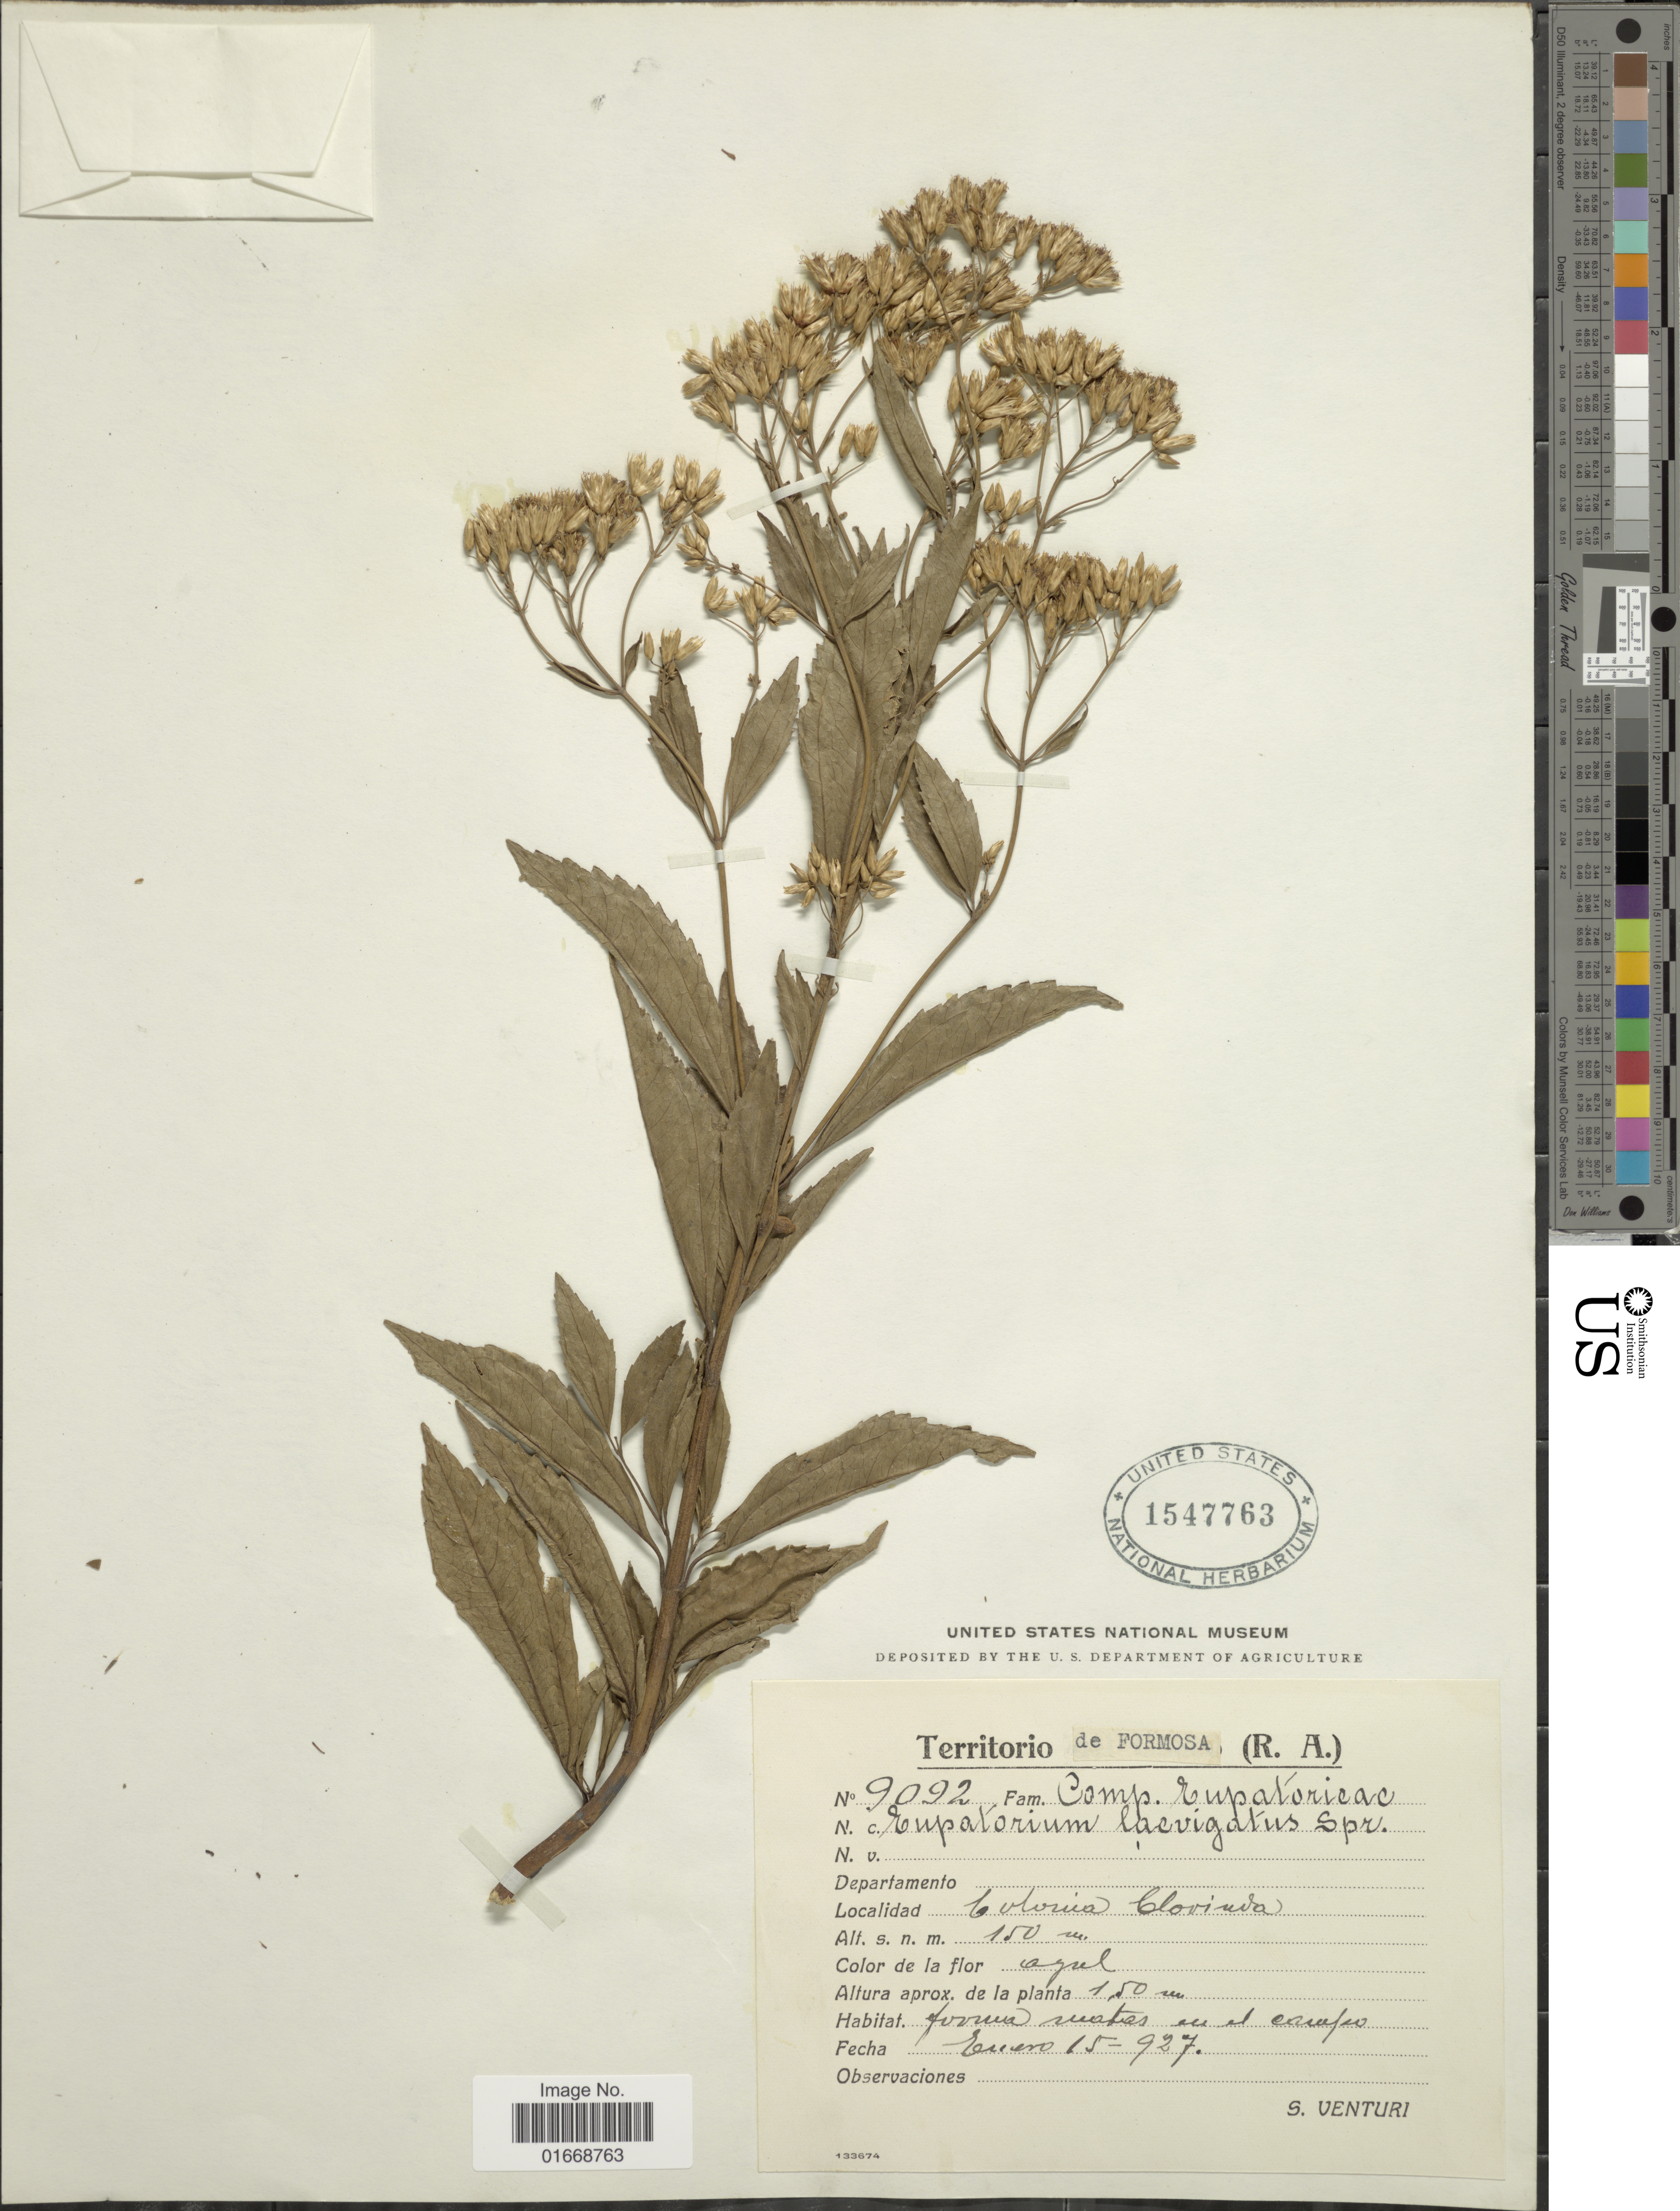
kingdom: Plantae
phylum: Tracheophyta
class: Magnoliopsida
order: Asterales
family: Asteraceae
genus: Chromolaena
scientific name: Chromolaena laevigatum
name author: Lam.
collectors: S. Venturi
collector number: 9092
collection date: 1927-01-15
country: Argentina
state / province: Formosa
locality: Colonia Clorinda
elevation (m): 150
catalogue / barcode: US 1547763